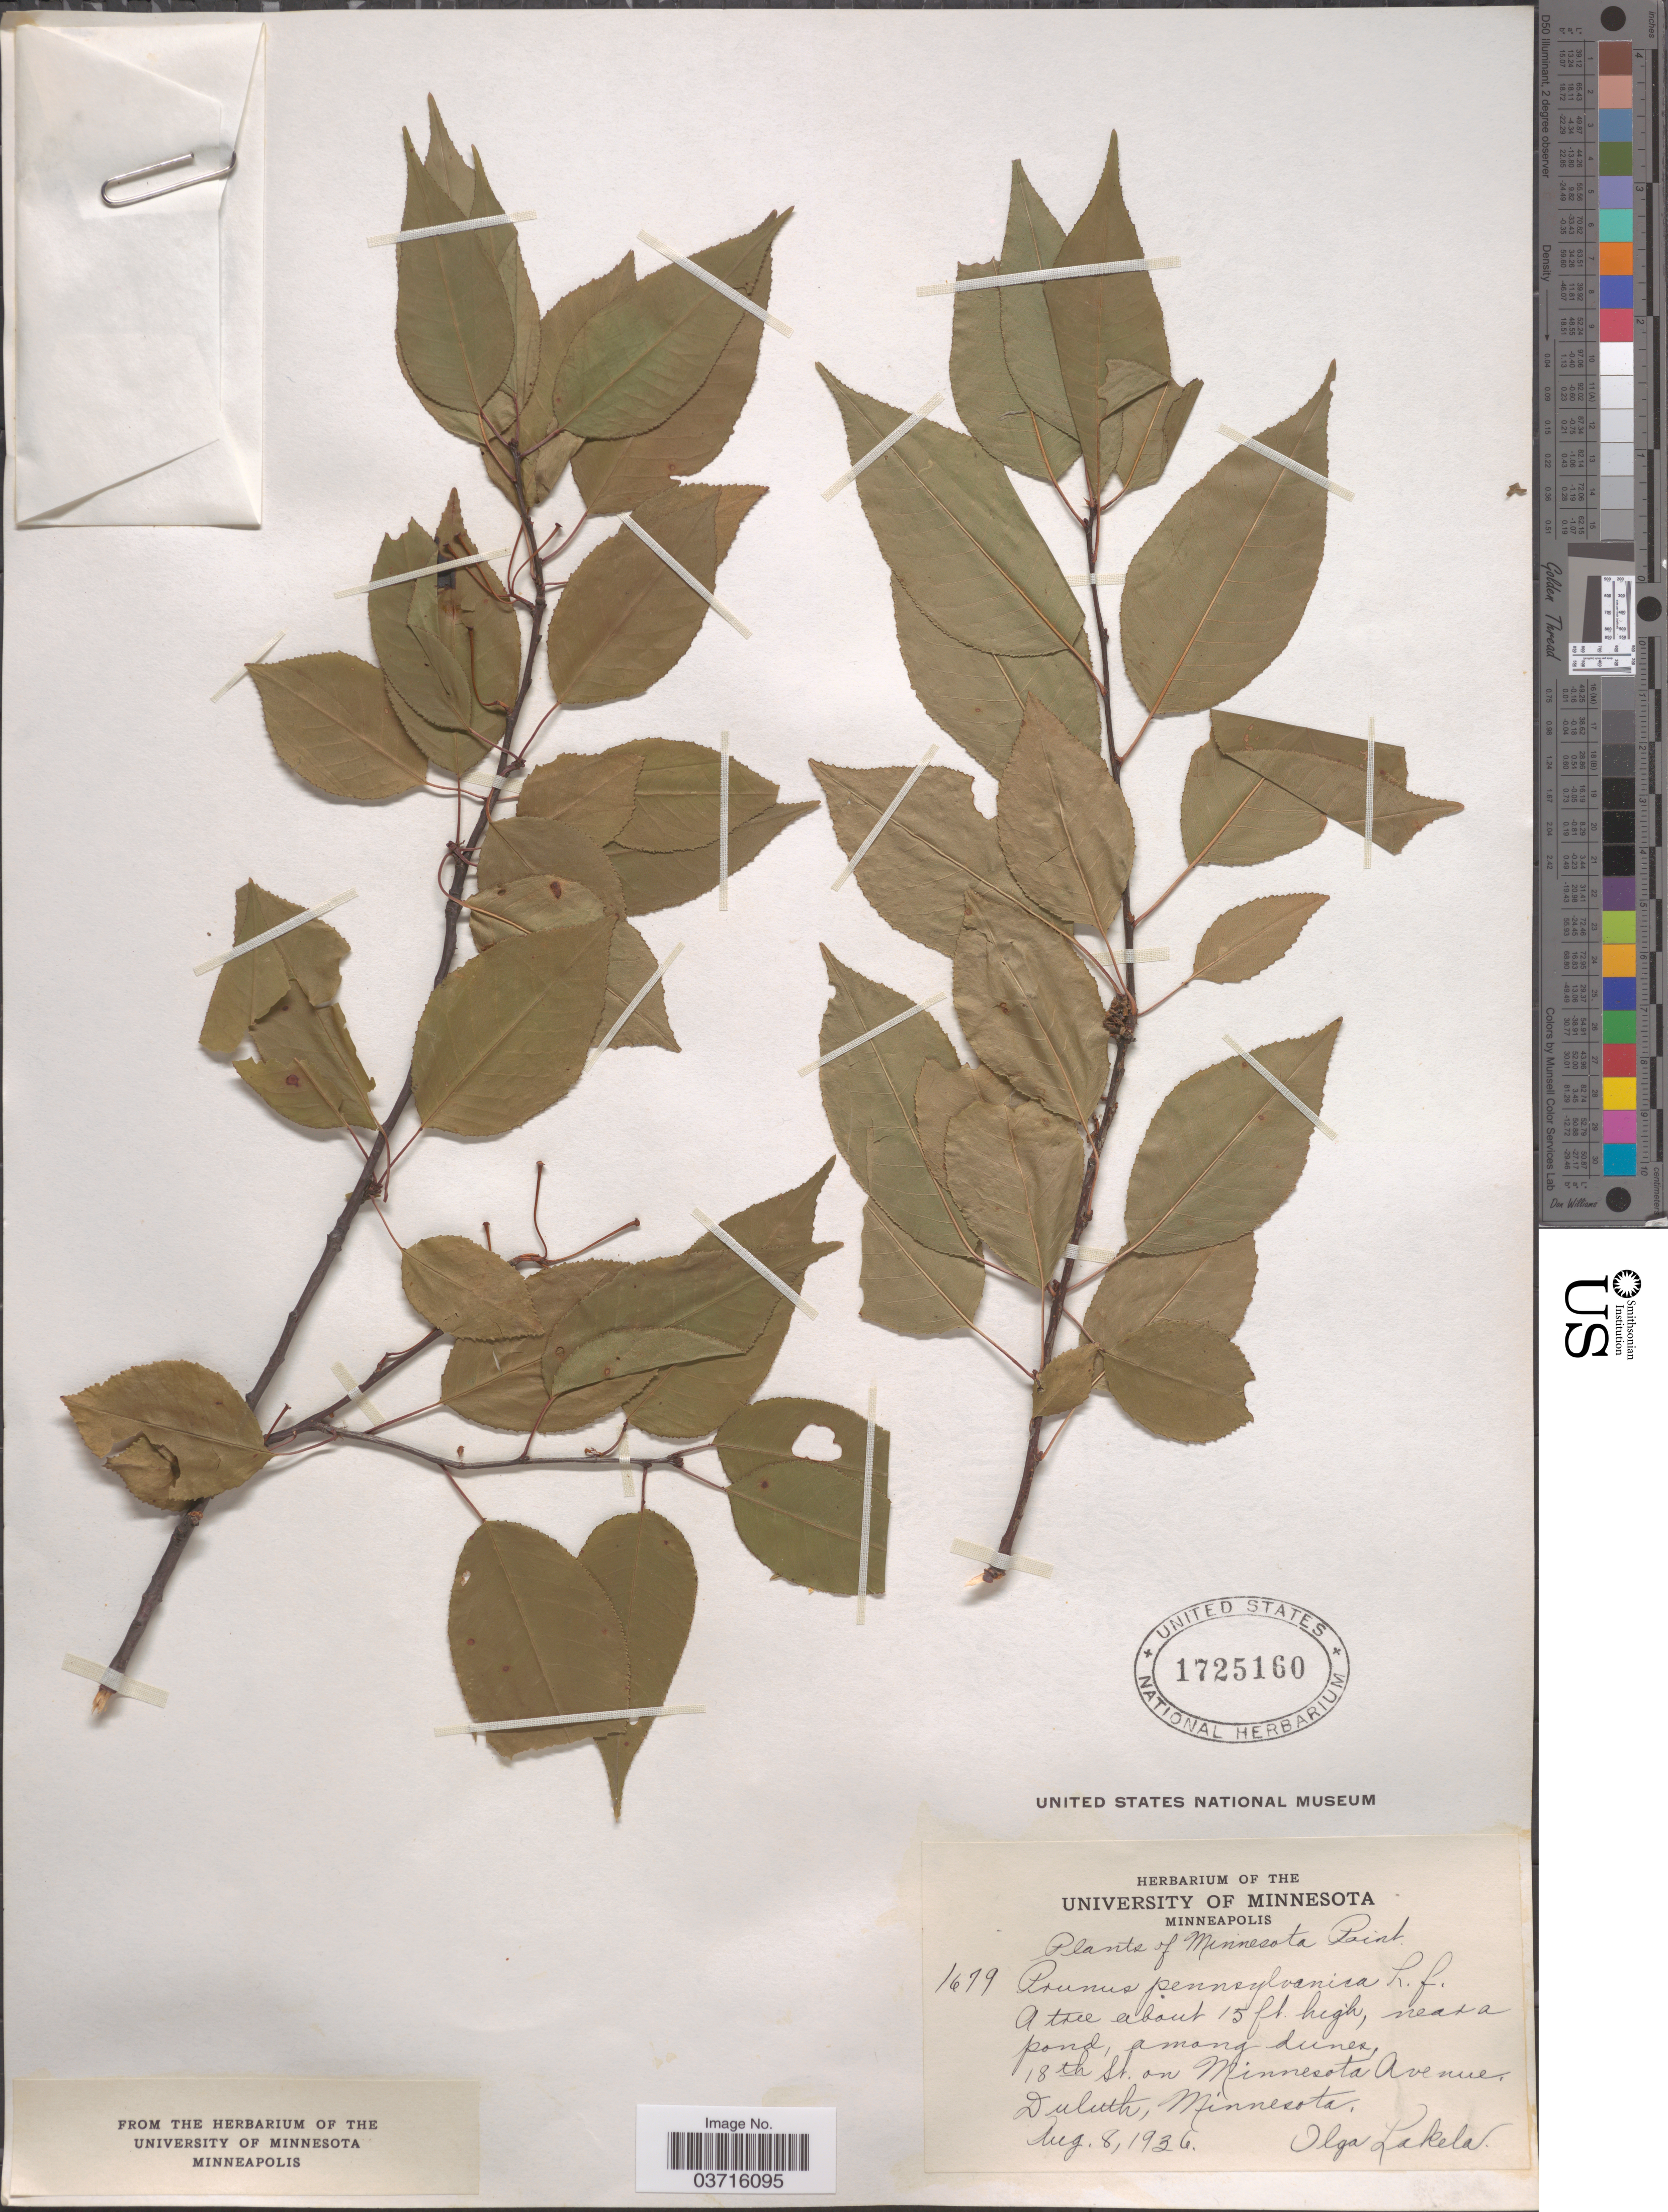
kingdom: Plantae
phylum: Tracheophyta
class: Magnoliopsida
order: Rosales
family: Rosaceae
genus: Prunus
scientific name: Prunus pensylvanica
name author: L. f.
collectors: O. K. Lakela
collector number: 1679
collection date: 1936-08-08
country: United States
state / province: Minnesota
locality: Minnesota Point. 18th St. on Minnesota Avenue. Duluth.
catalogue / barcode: US 1725160